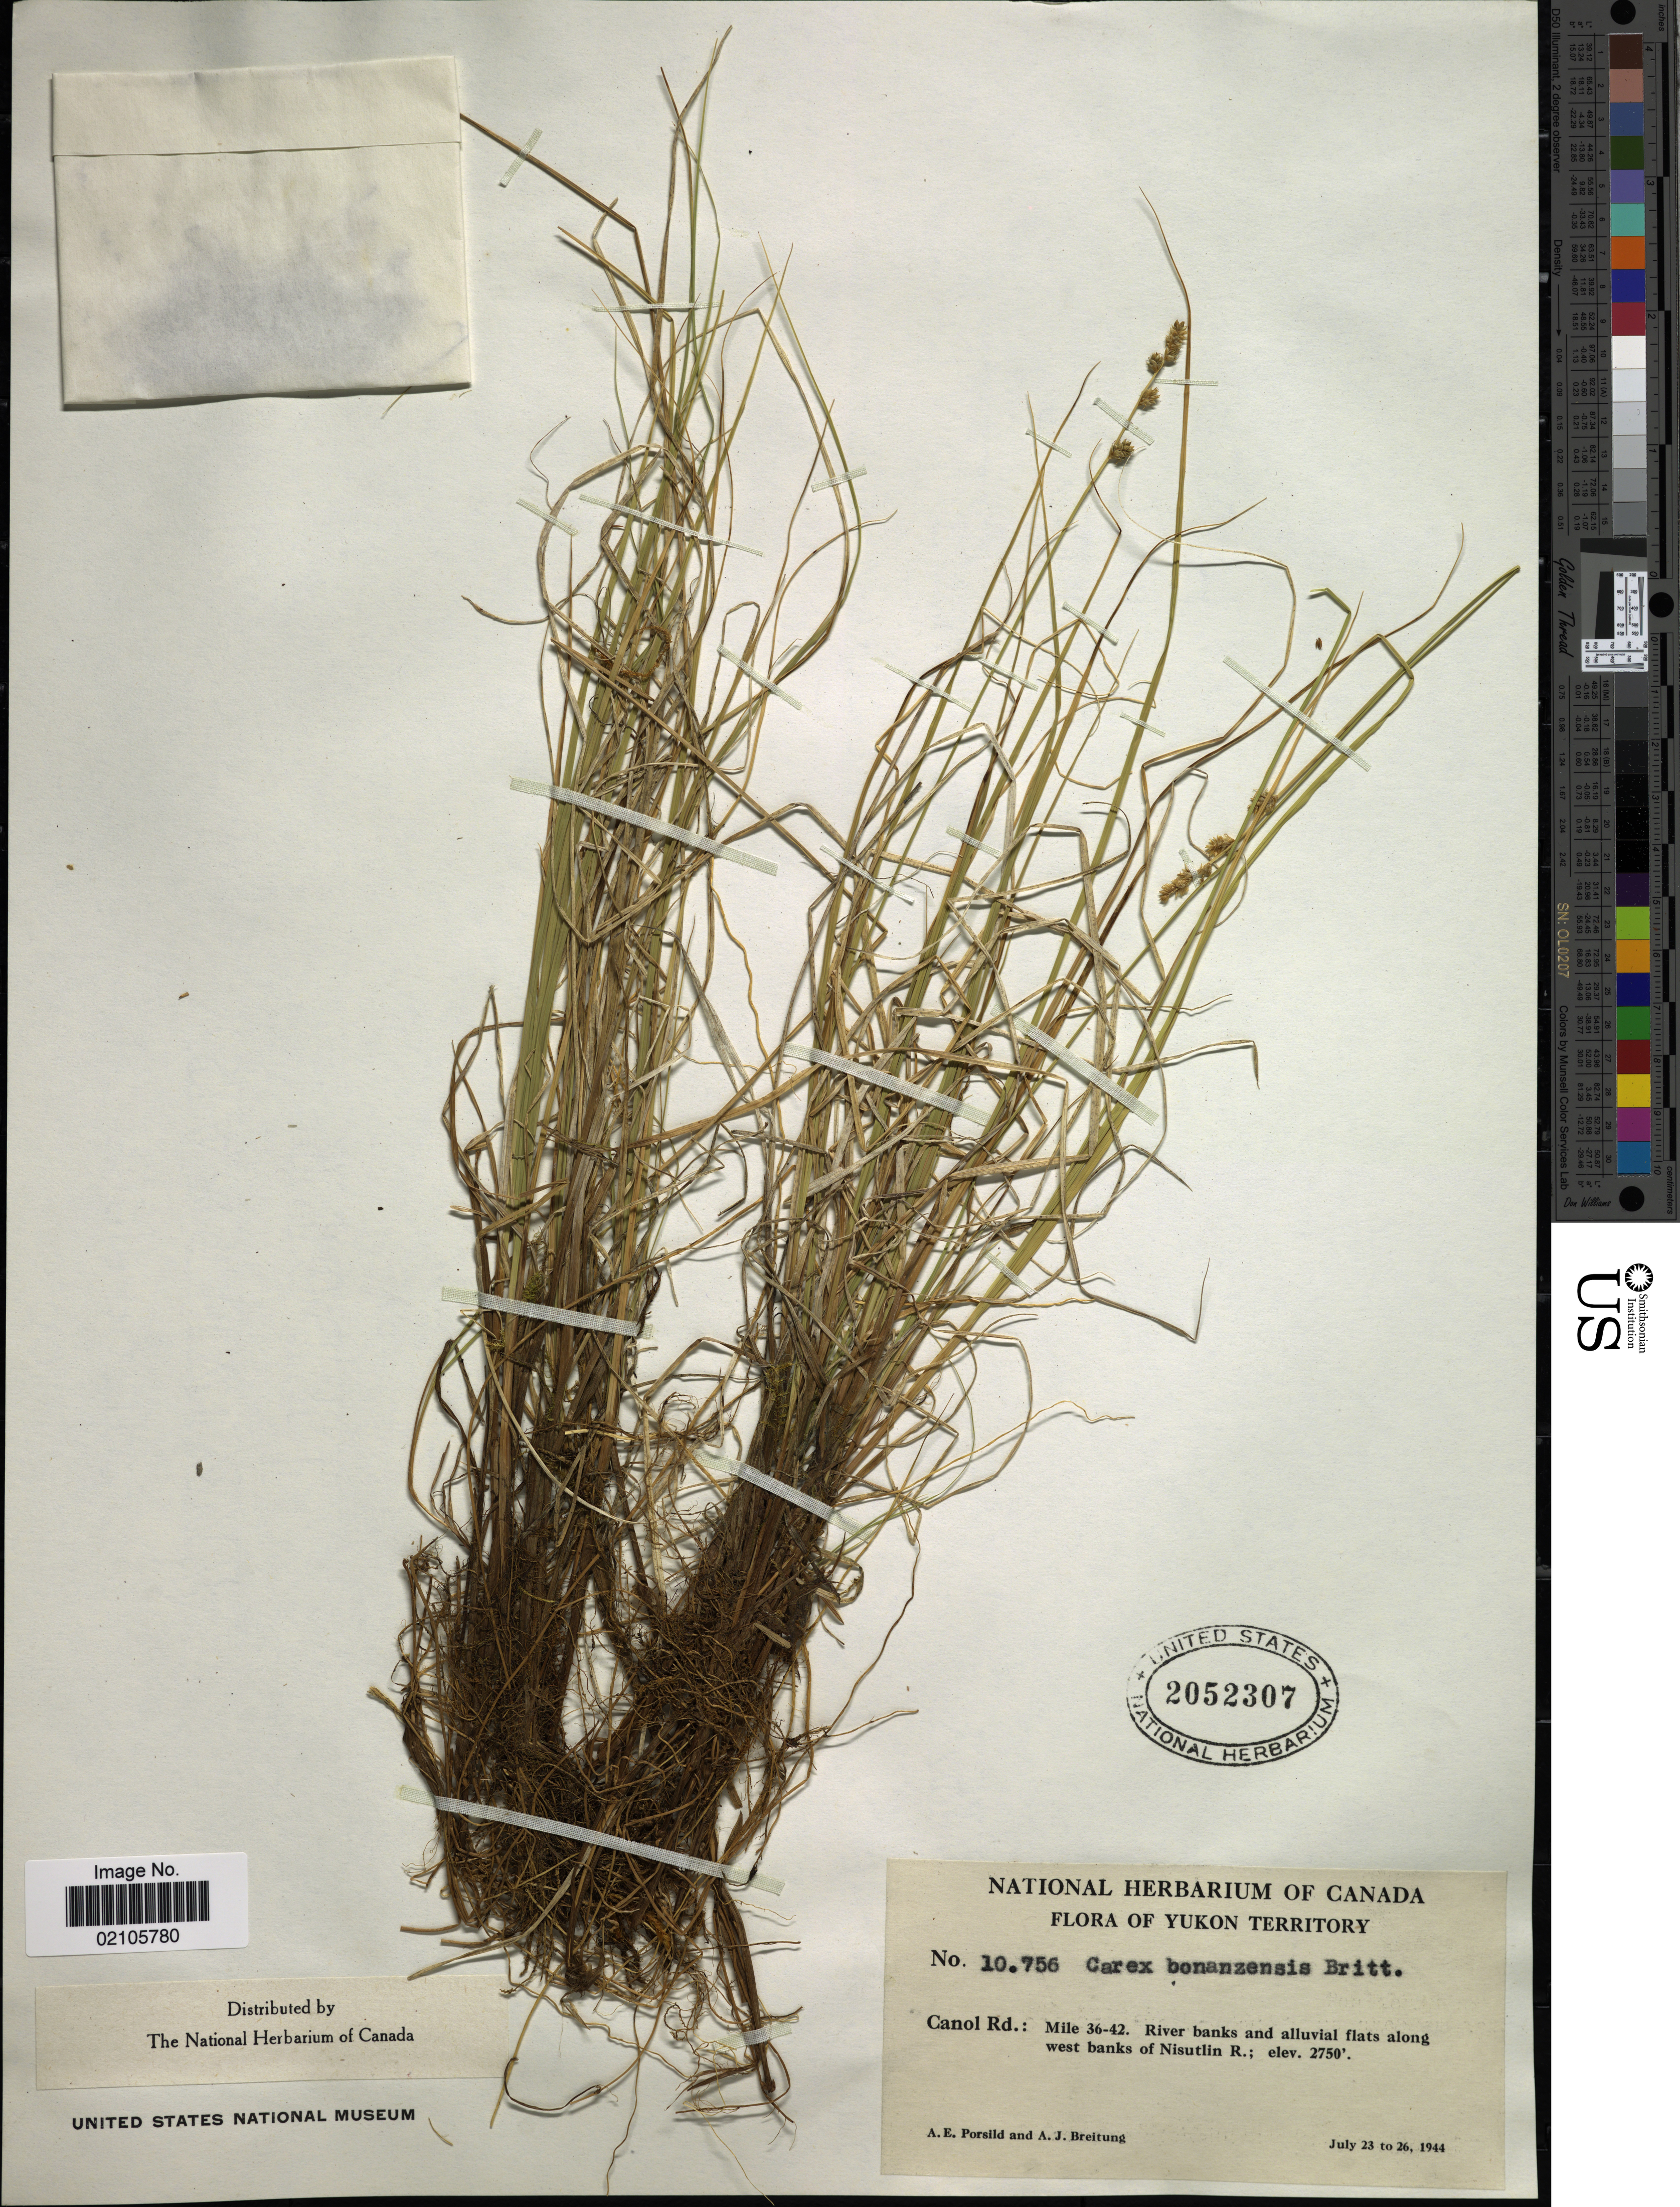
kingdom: Plantae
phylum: Tracheophyta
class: Liliopsida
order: Poales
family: Cyperaceae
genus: Carex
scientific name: Carex bonanzensis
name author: Britton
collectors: A. E. Porsild & A. Breitung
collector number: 10756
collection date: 1944-07-23/1944-07-26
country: Canada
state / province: Yukon Territory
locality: Canol Rd.: Mile 36-42. Along west banks of Nisutlin R.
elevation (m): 838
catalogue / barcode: US 2052307